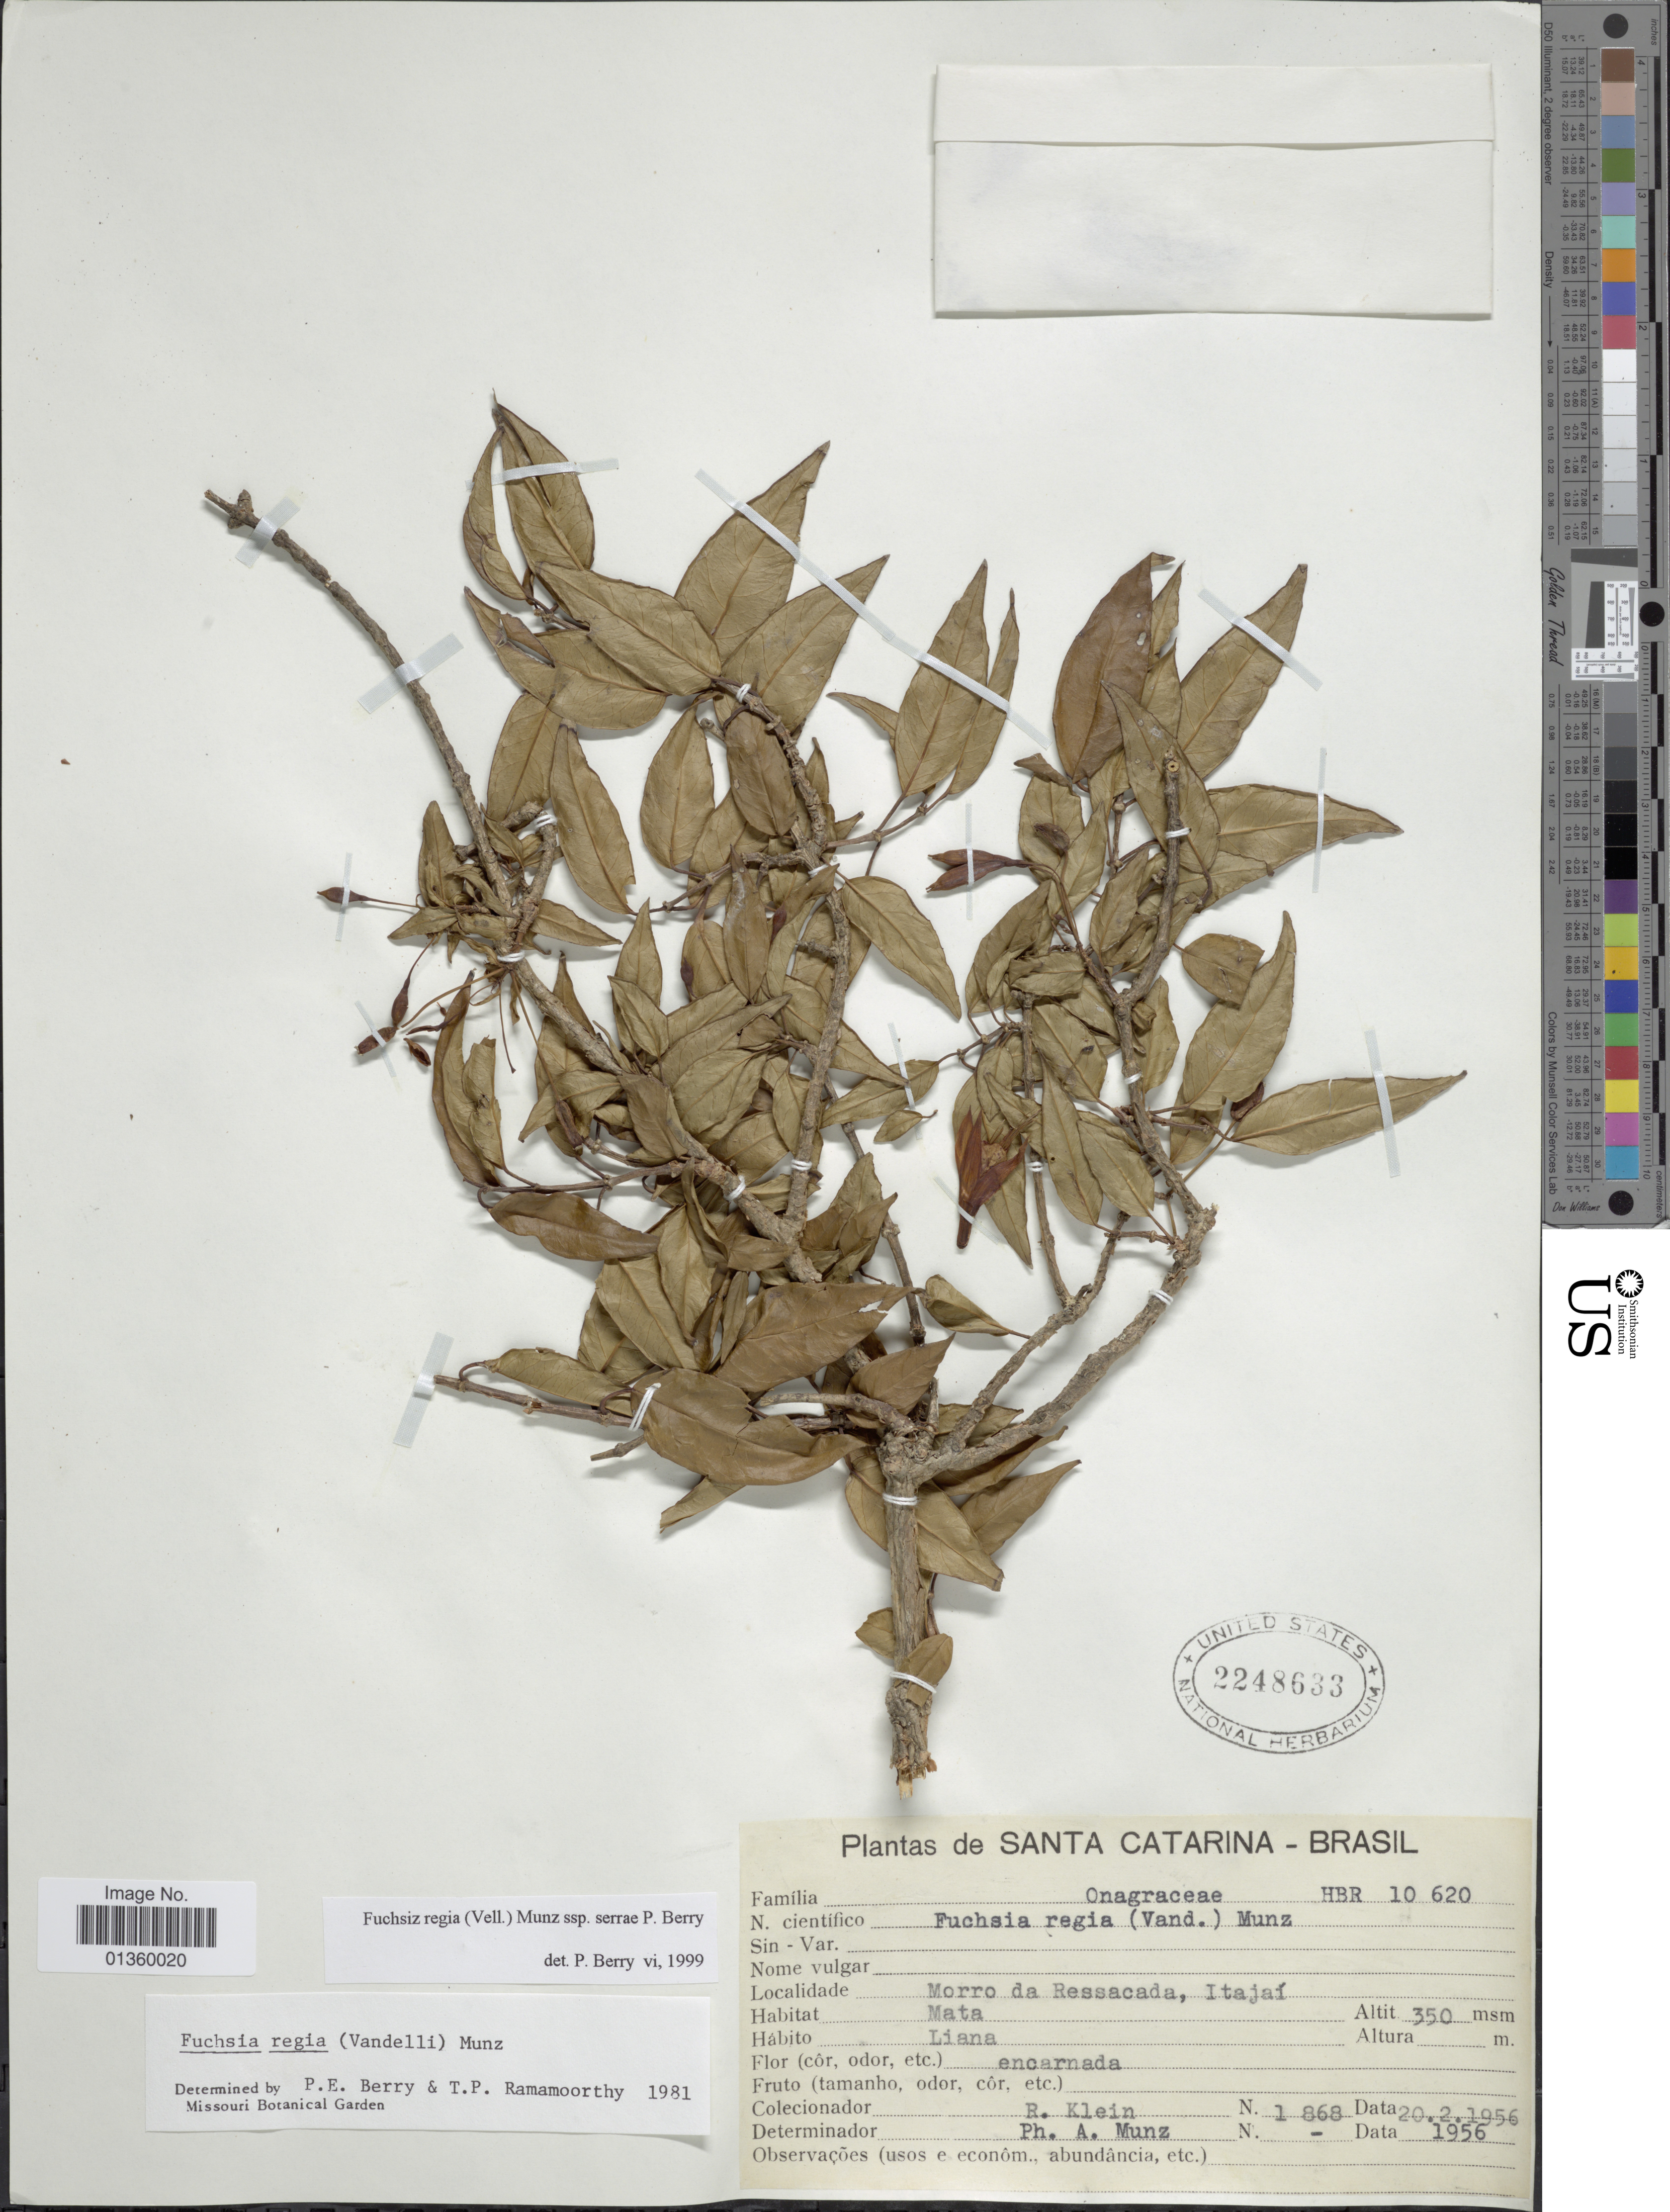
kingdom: Plantae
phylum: Tracheophyta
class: Magnoliopsida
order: Myrtales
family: Onagraceae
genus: Fuchsia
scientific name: Fuchsia regia subsp. serrae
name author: P.E. Berry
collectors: R. M. Klein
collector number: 1868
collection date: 1956-02-20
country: Brazil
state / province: Santa Catarina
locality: Morro da Ressacada, Itajaí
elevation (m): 350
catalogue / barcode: US 2248633